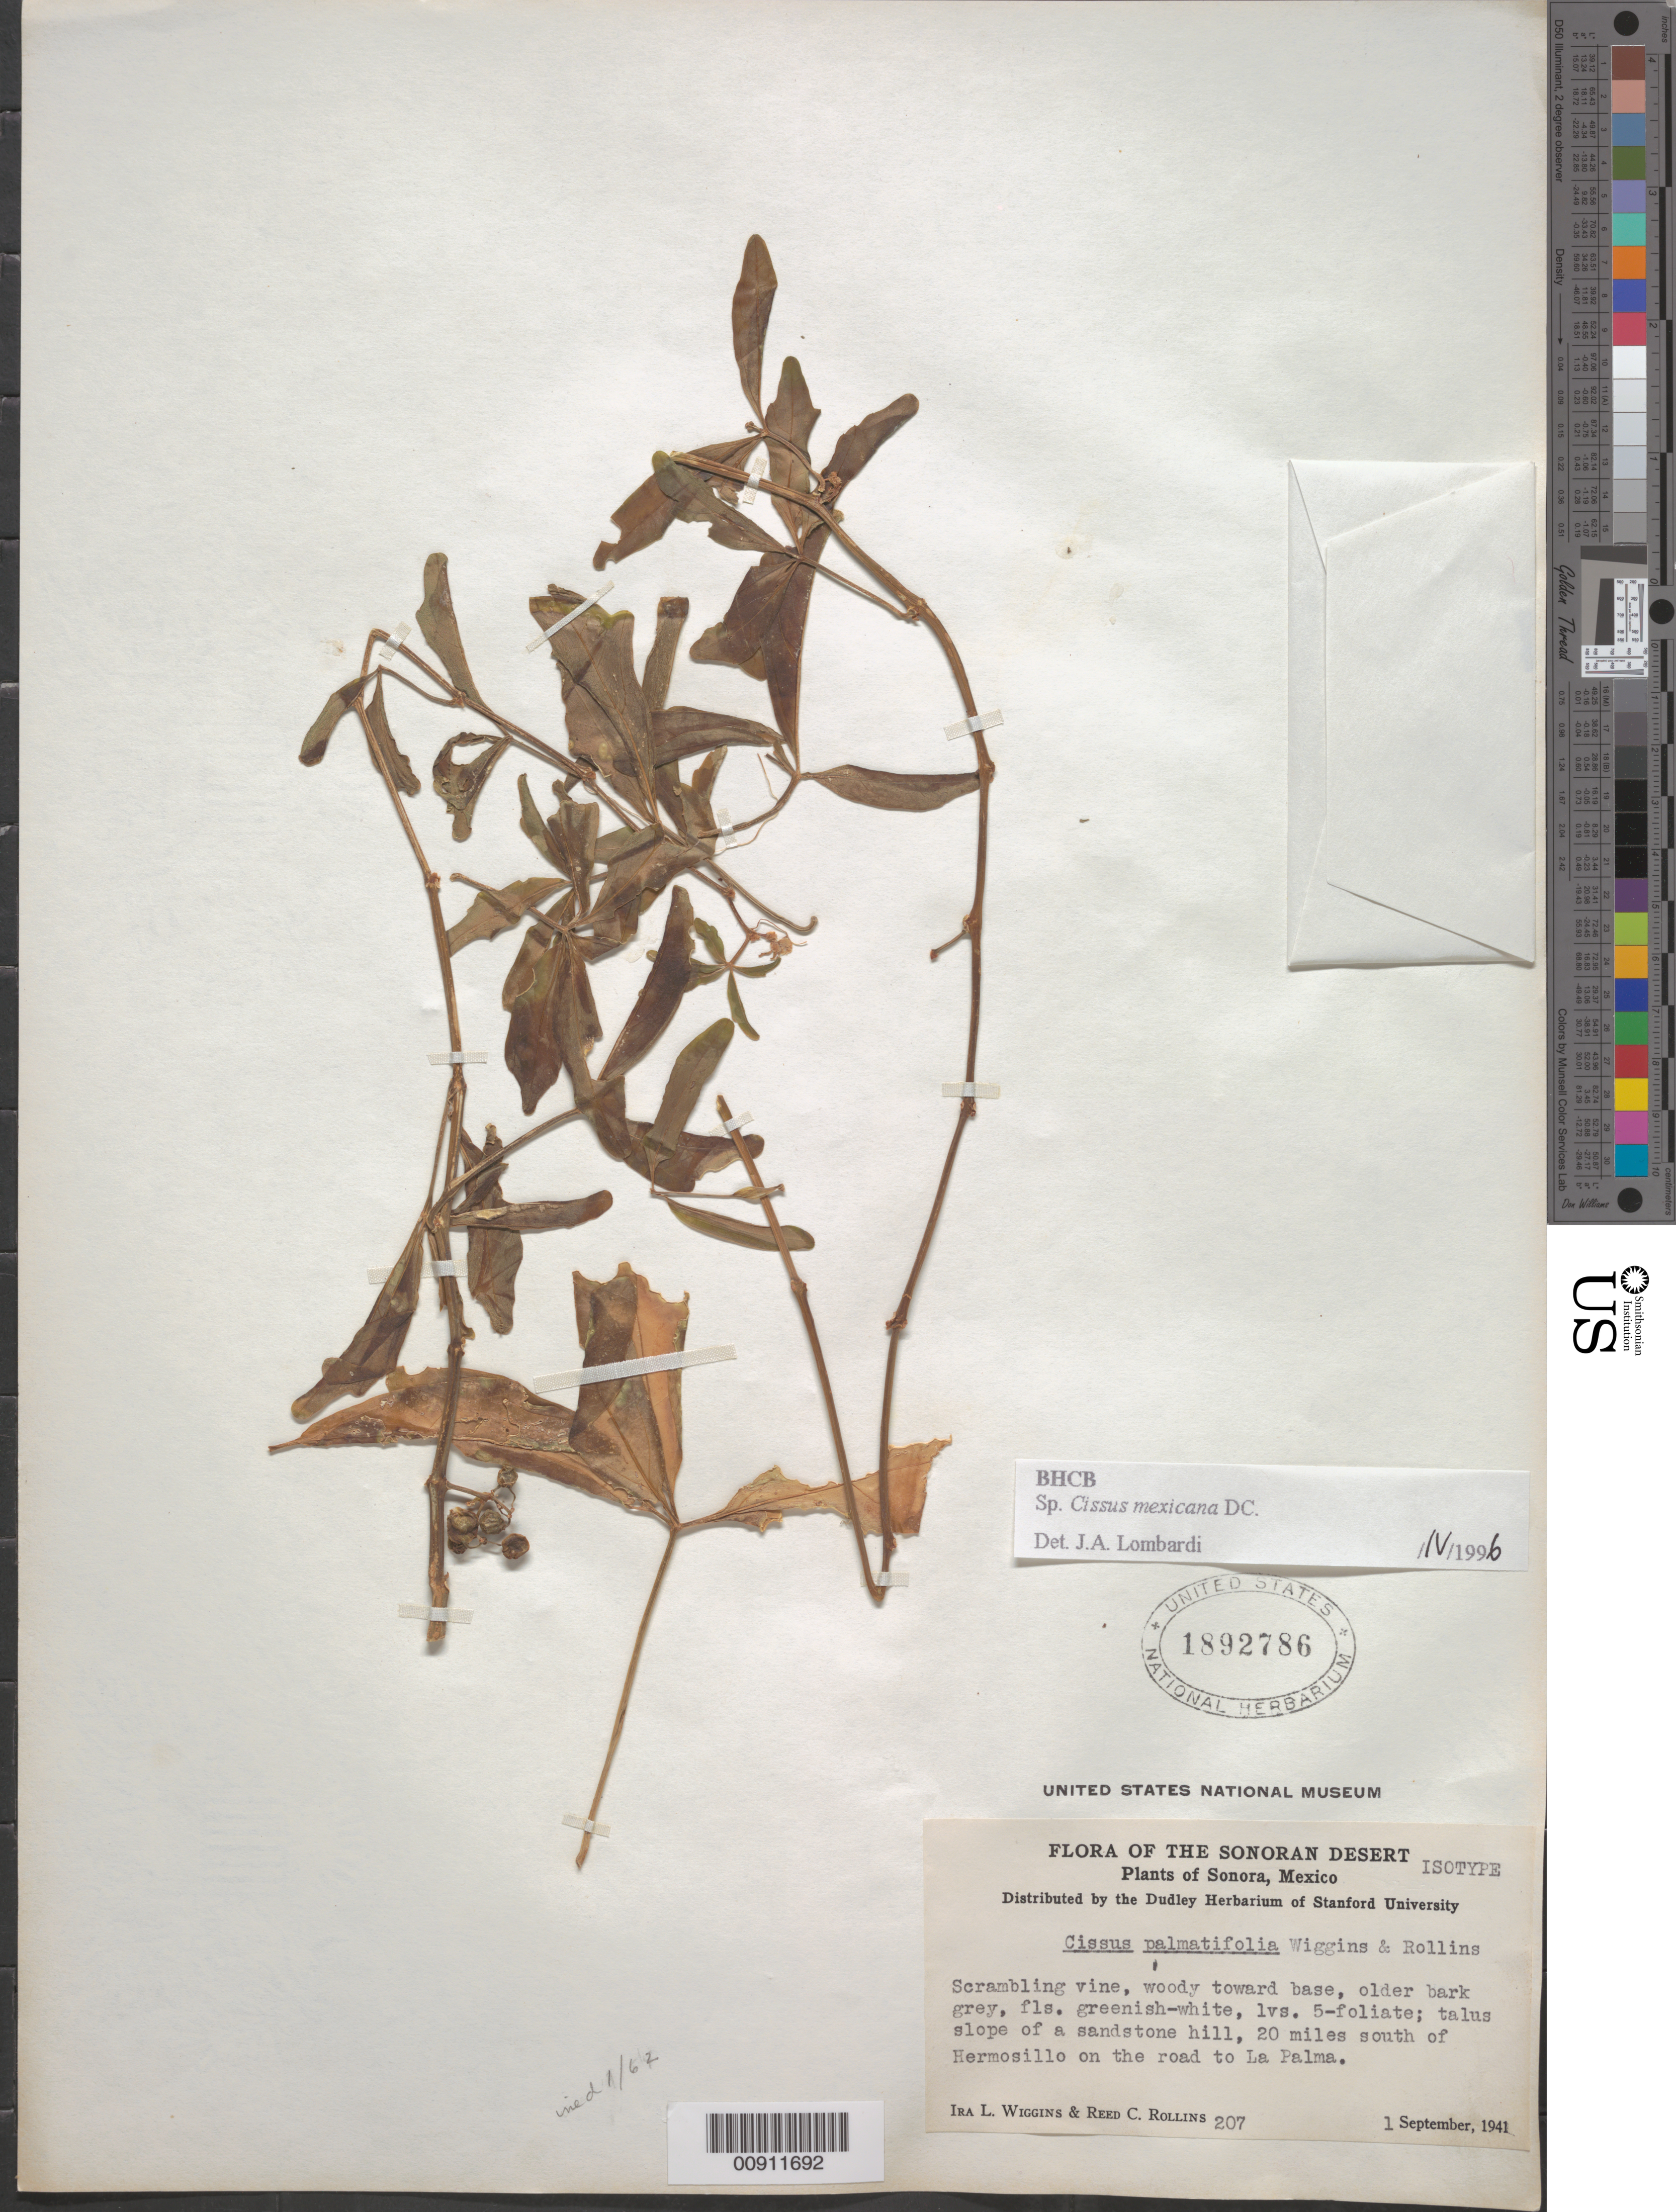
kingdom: Plantae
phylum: Tracheophyta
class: Magnoliopsida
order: Vitales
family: Vitaceae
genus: Cissus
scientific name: Cissus mexicana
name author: DC.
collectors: I. L. Wiggins & R. C. Rollins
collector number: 207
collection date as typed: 01 Sep 1941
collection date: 1941-09-01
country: Mexico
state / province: Sonora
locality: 20 miles south of Hermosillo on the road to La Palma.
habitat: Talus slope of a sandstone hill.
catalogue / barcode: US 1892786